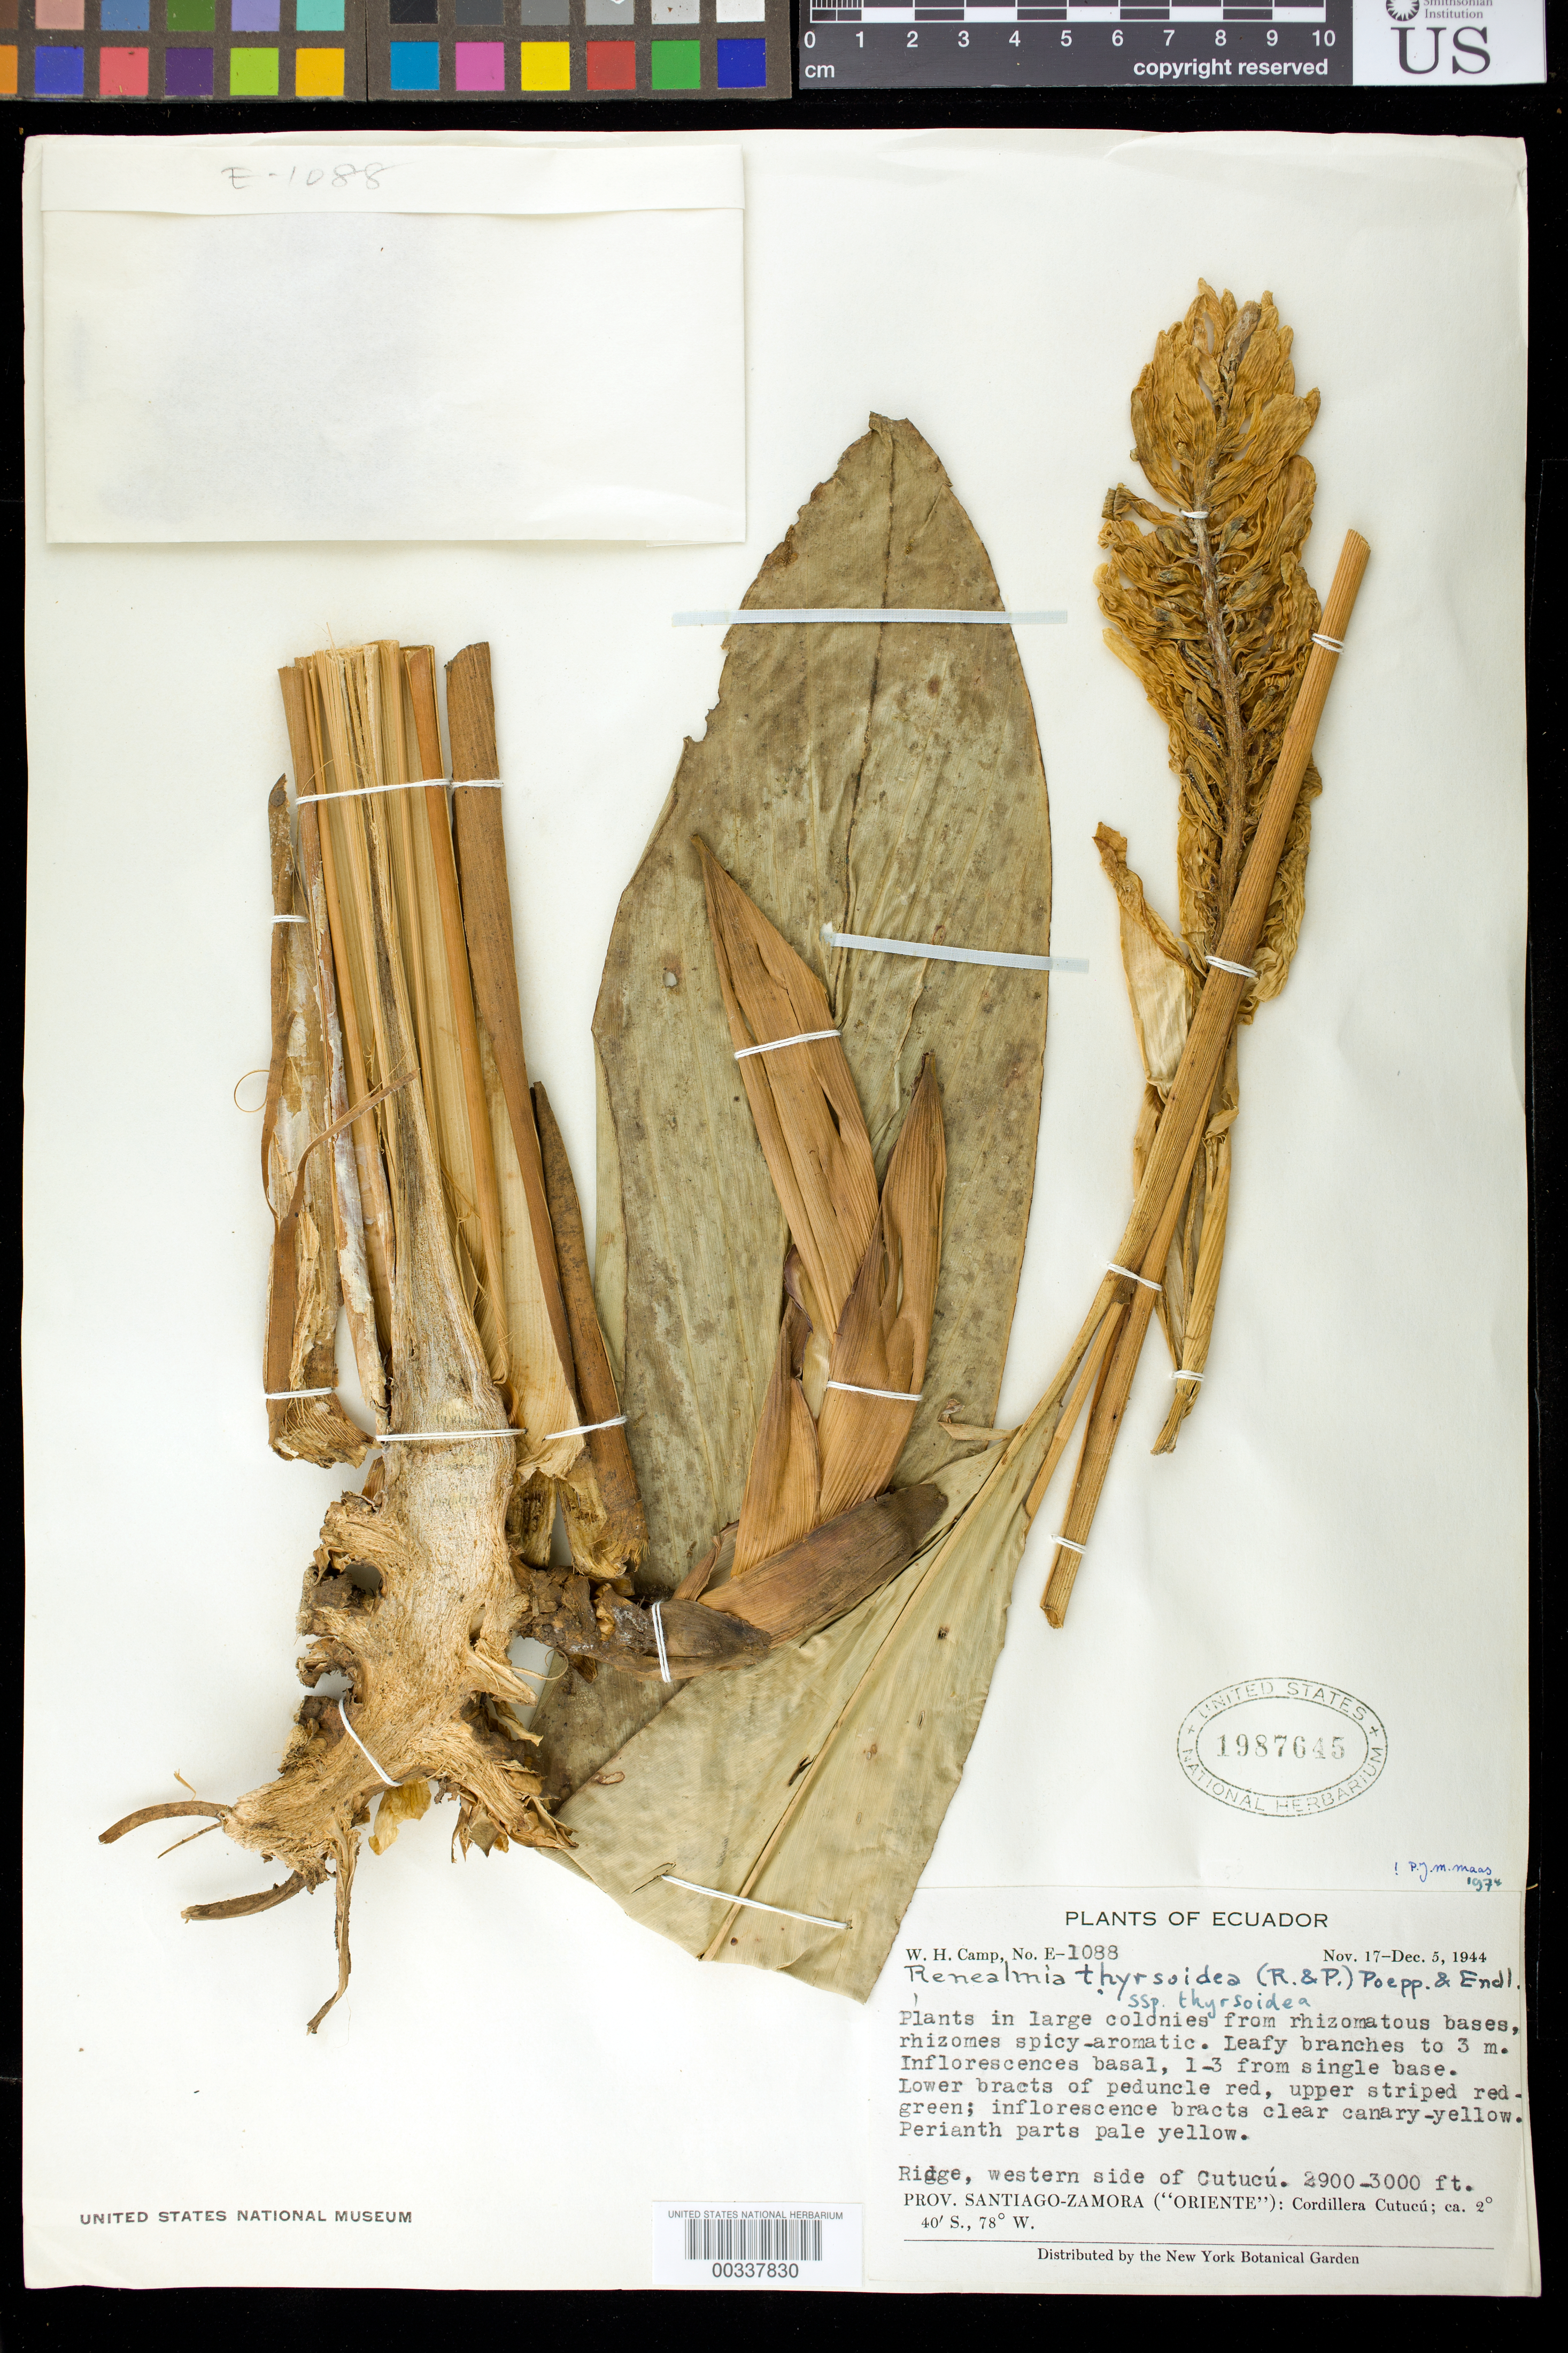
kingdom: Plantae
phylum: Tracheophyta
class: Liliopsida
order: Zingiberales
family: Zingiberaceae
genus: Renealmia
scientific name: Renealmia thyrsoidea subsp. thyrsoidea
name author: (Ruiz & Pav.) Poepp. & Endl.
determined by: Maas, Paul J. M.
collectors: W. H. Camp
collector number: E-1088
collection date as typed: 17 Nov 1944 to 05 Dec 1944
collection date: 1944-11-17/1944-12-05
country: Ecuador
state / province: Morona-Santiago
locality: Santiago-Zamora ("oriente"): Cordillera cutucu, ridge, western side of cutucu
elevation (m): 884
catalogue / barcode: US 1987645